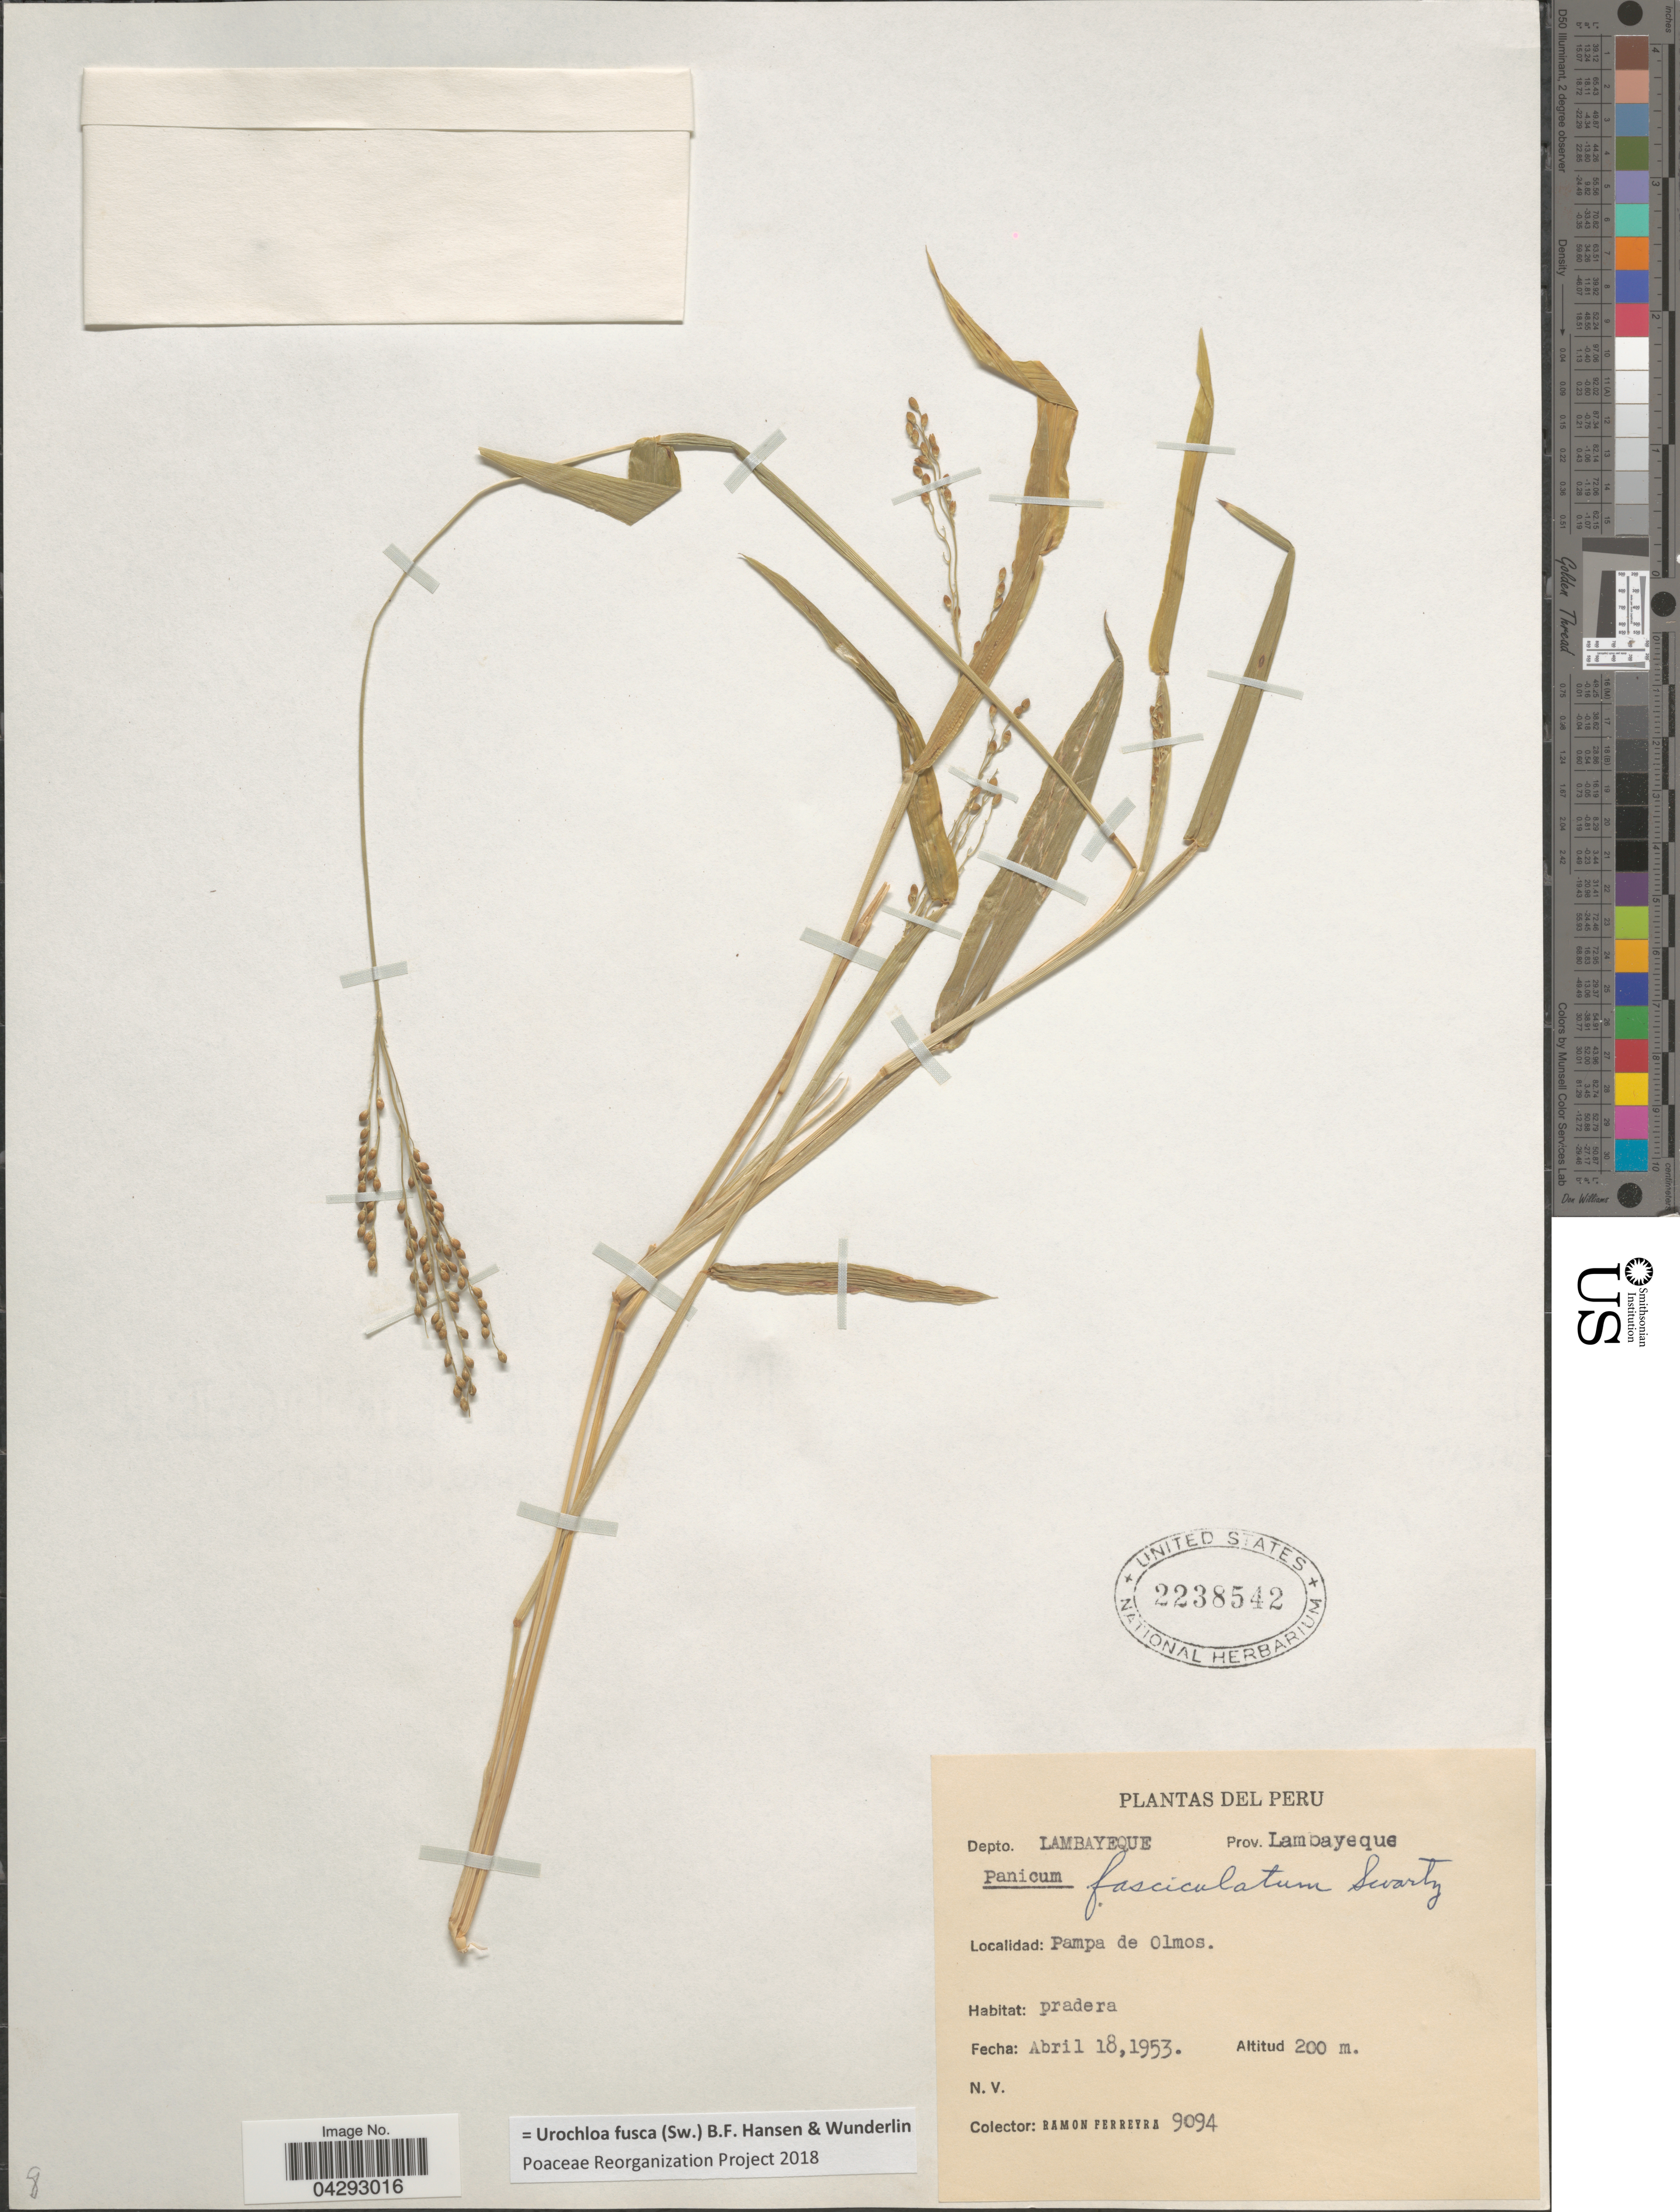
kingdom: Plantae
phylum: Tracheophyta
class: Liliopsida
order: Poales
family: Poaceae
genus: Urochloa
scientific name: Urochloa fusca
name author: (Sw.) B.F. Hansen & Wunderlin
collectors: R. A. Ferreyra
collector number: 9094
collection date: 1953-04-18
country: Peru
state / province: Lambayeque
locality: Depto. Lambayeque. Prov. Lambayeque. Pampa de Olmos.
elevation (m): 200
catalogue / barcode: US 2238542